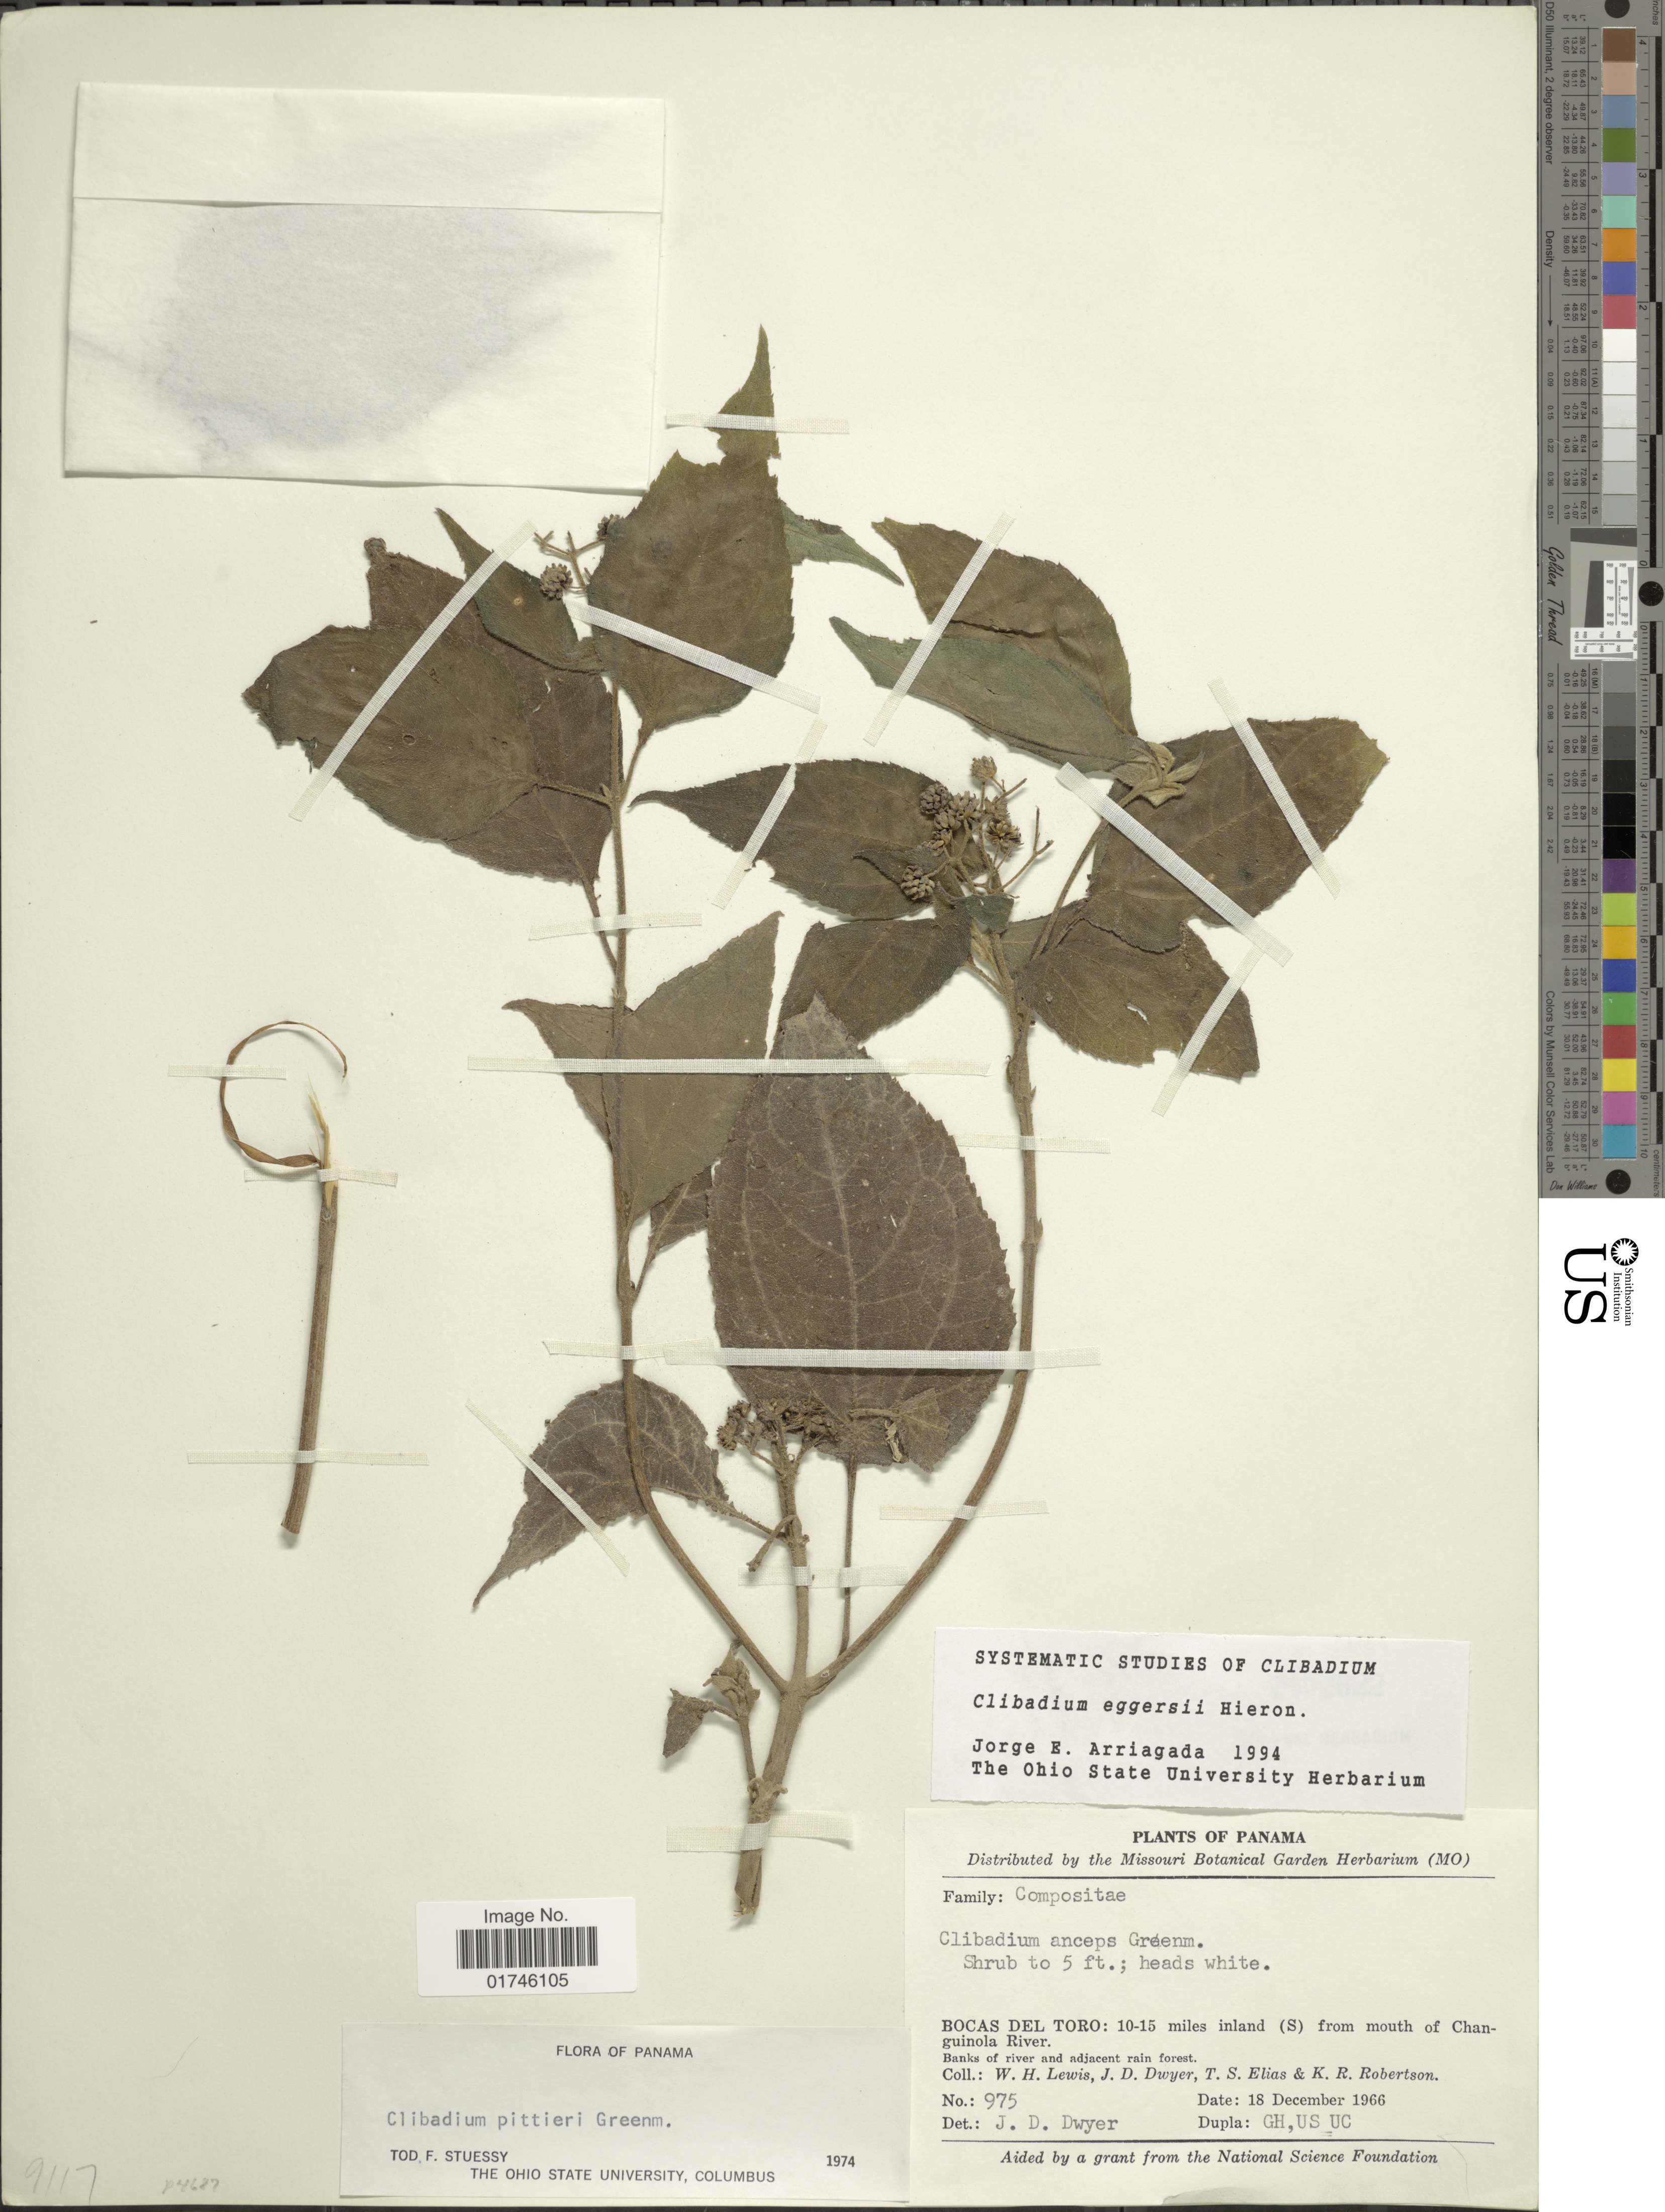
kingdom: Plantae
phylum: Tracheophyta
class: Magnoliopsida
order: Asterales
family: Asteraceae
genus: Clibadium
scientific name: Clibadium eggersii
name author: Hieron.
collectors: W. H. Lewis, J. D. Dwyer, T. S. Elias & K. Robertson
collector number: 975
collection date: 1966-12-18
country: Panama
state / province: Bocas del Toro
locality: Bocas del Toro: 10-15 miles inland (S) from mouth of Changuinola River. Banks of river and adjacent rain forest.